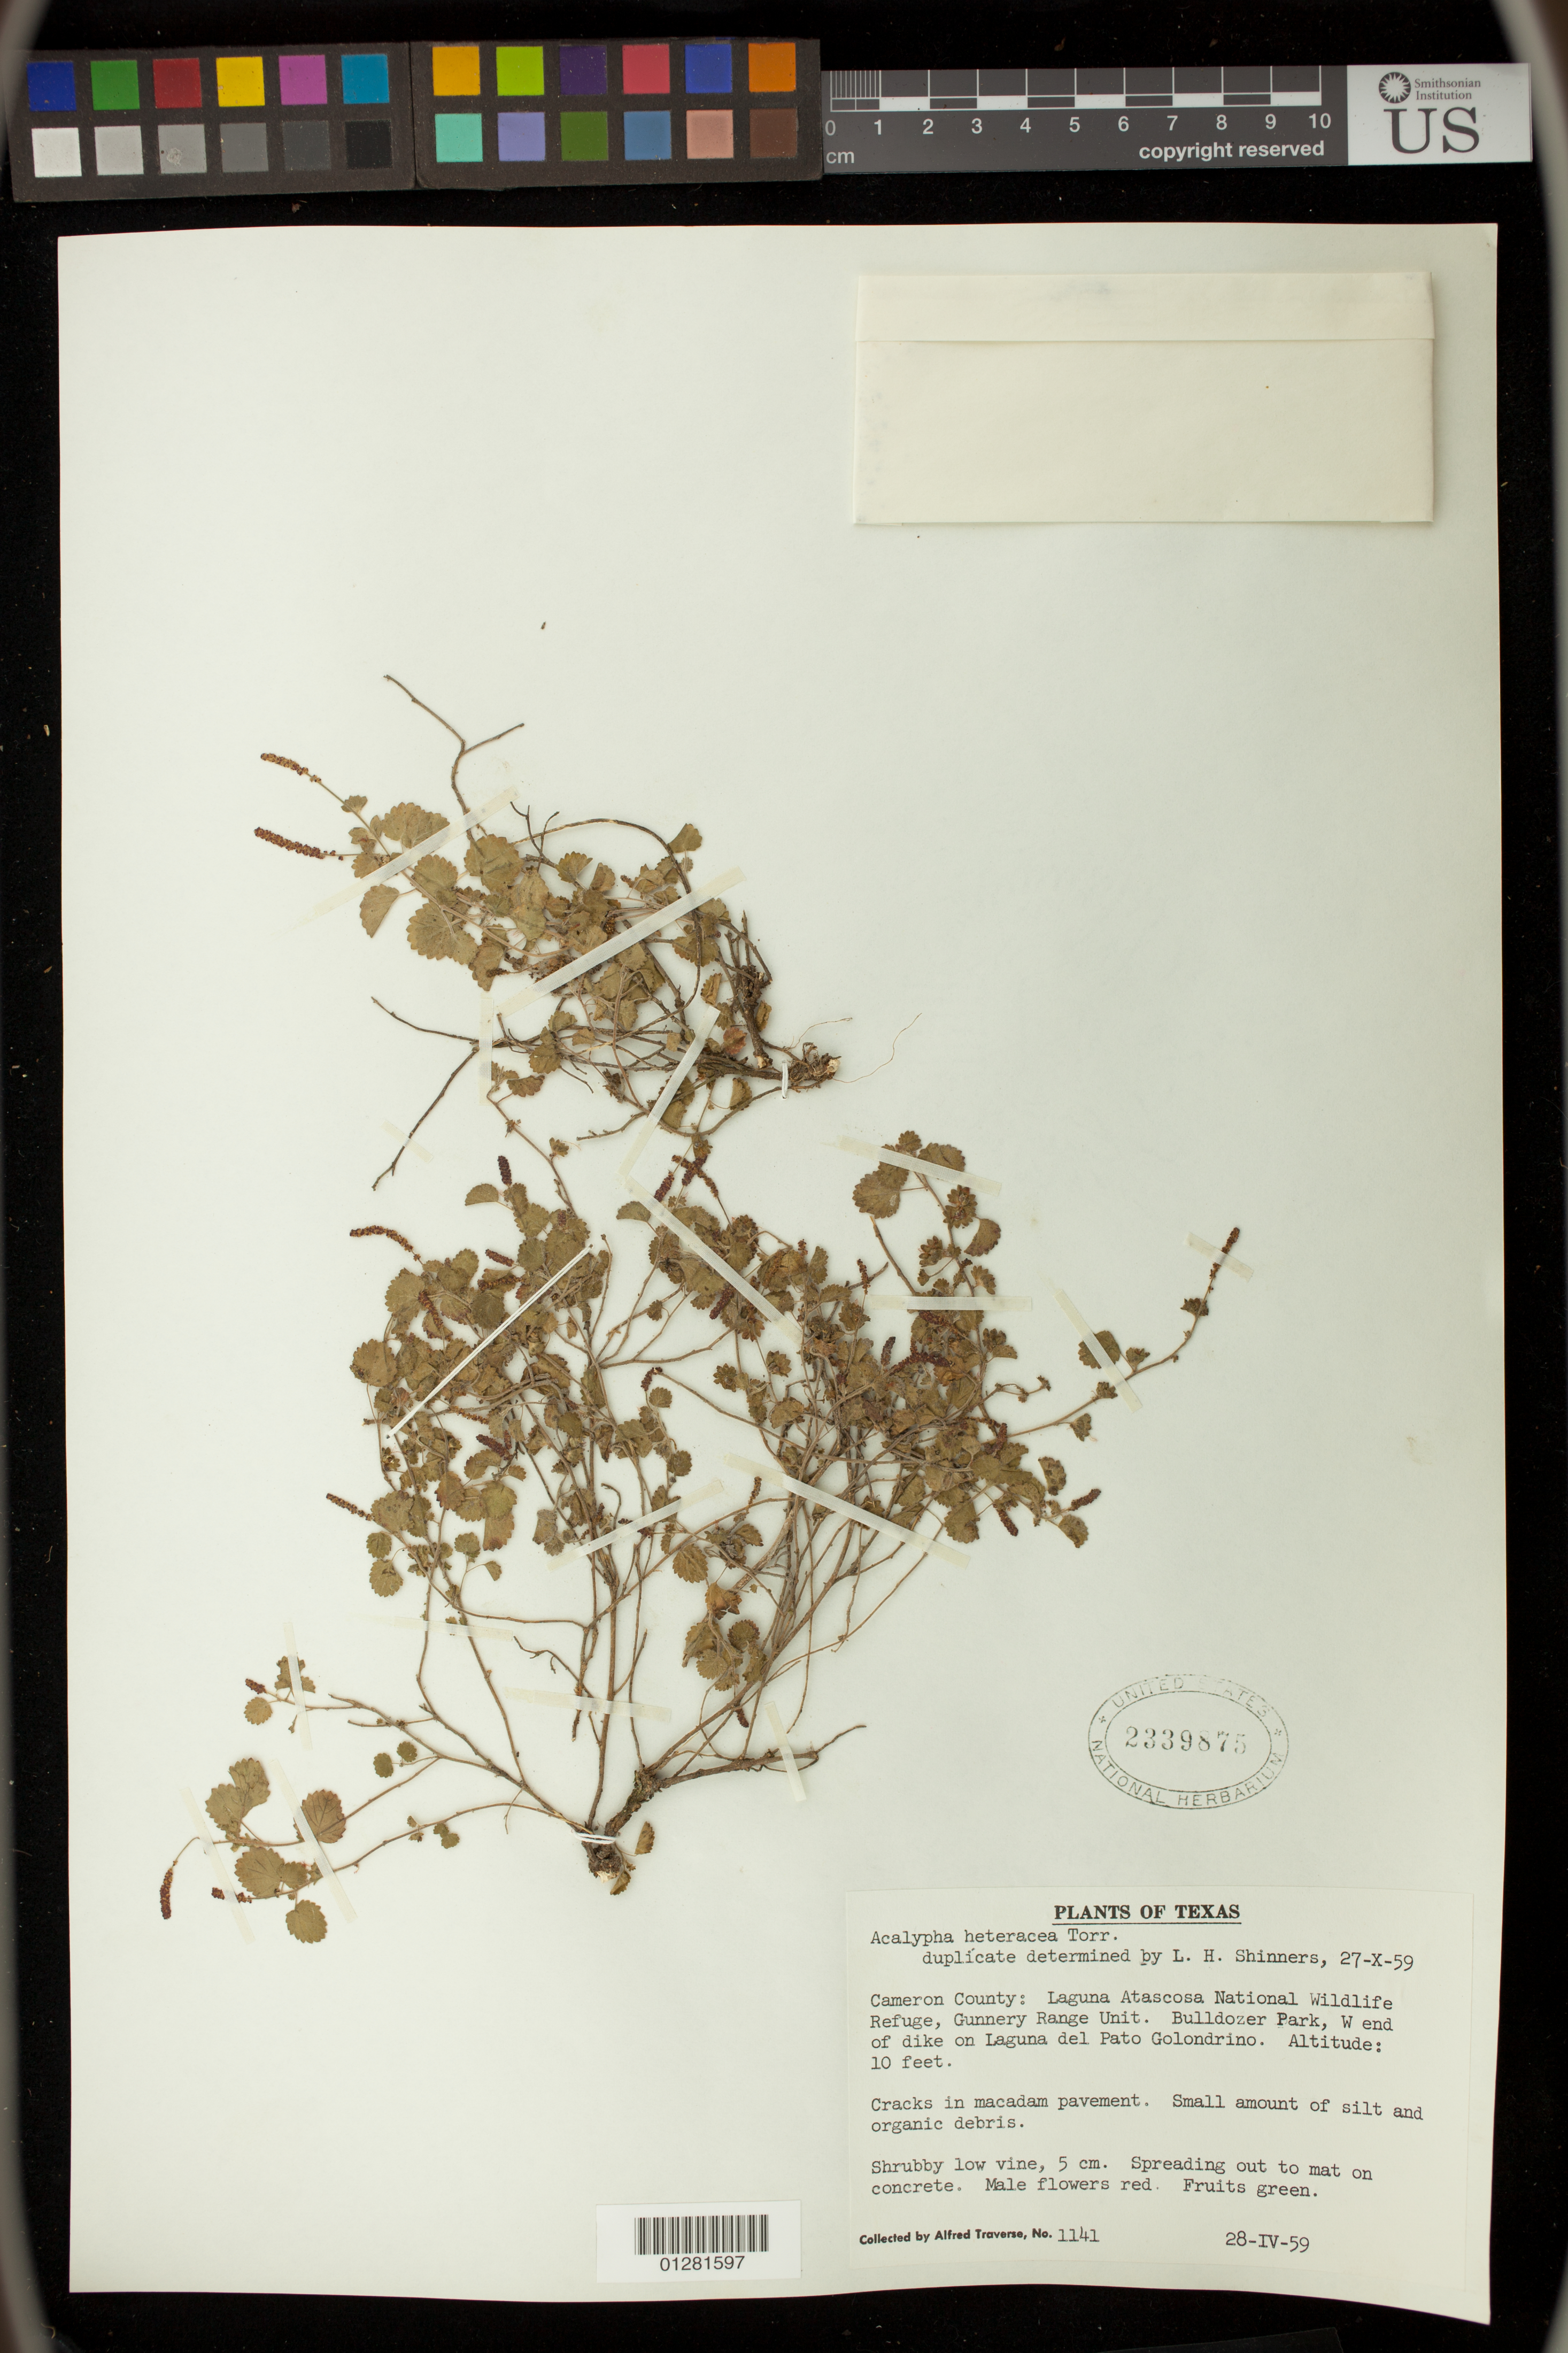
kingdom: Plantae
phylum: Tracheophyta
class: Magnoliopsida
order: Malpighiales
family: Euphorbiaceae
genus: Acalypha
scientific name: Acalypha hederacea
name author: Torr.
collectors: A. Traverse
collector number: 1141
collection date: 1959-04-28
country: United States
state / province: Texas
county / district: Cameron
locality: Cameron County: Laguna Atascosa National Wildlife Refuge, Gunnery Range Unit. Bulldozer Park, W end of dike on Laguna del Pato Golondrino.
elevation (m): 3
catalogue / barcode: US 2339875